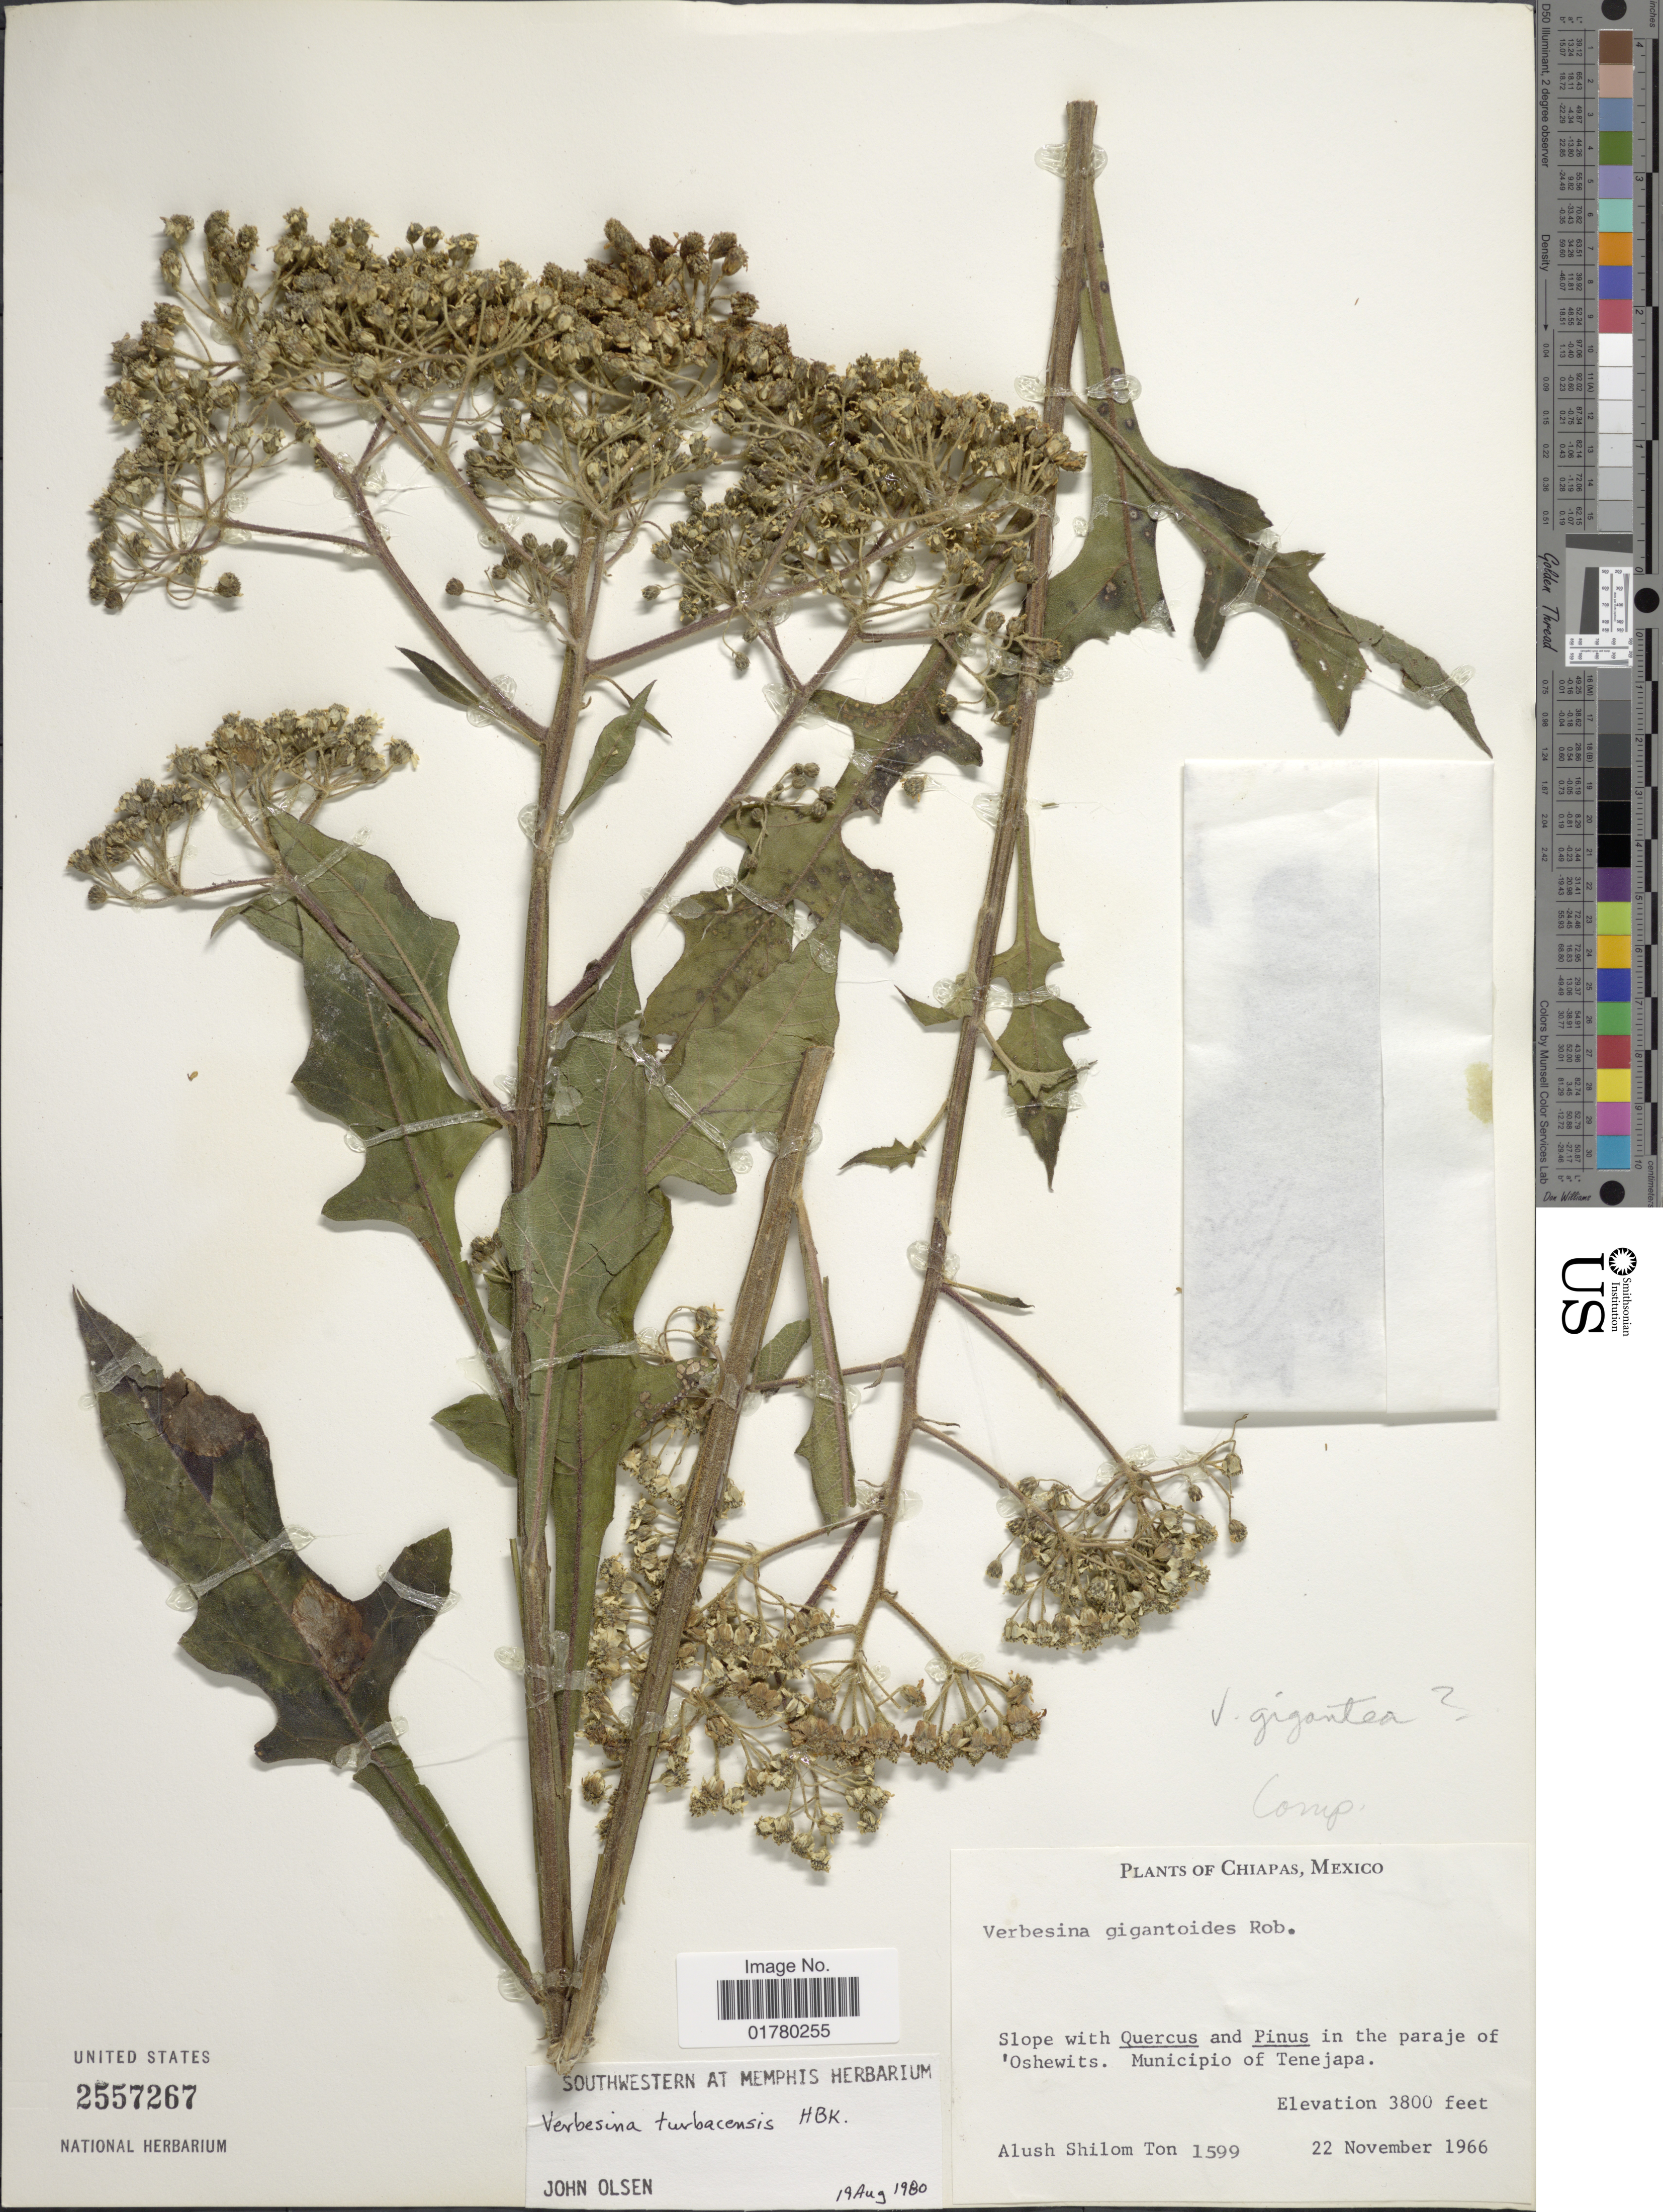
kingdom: Plantae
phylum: Tracheophyta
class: Magnoliopsida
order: Asterales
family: Asteraceae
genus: Verbesina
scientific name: Verbesina turbacensis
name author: Kunth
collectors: A. S. Ton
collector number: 1599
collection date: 1966-11-22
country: Mexico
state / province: Chiapas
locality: In the paraje of 'Oshewits. Municipio of Tenejapa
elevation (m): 1158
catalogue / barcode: US 2557267